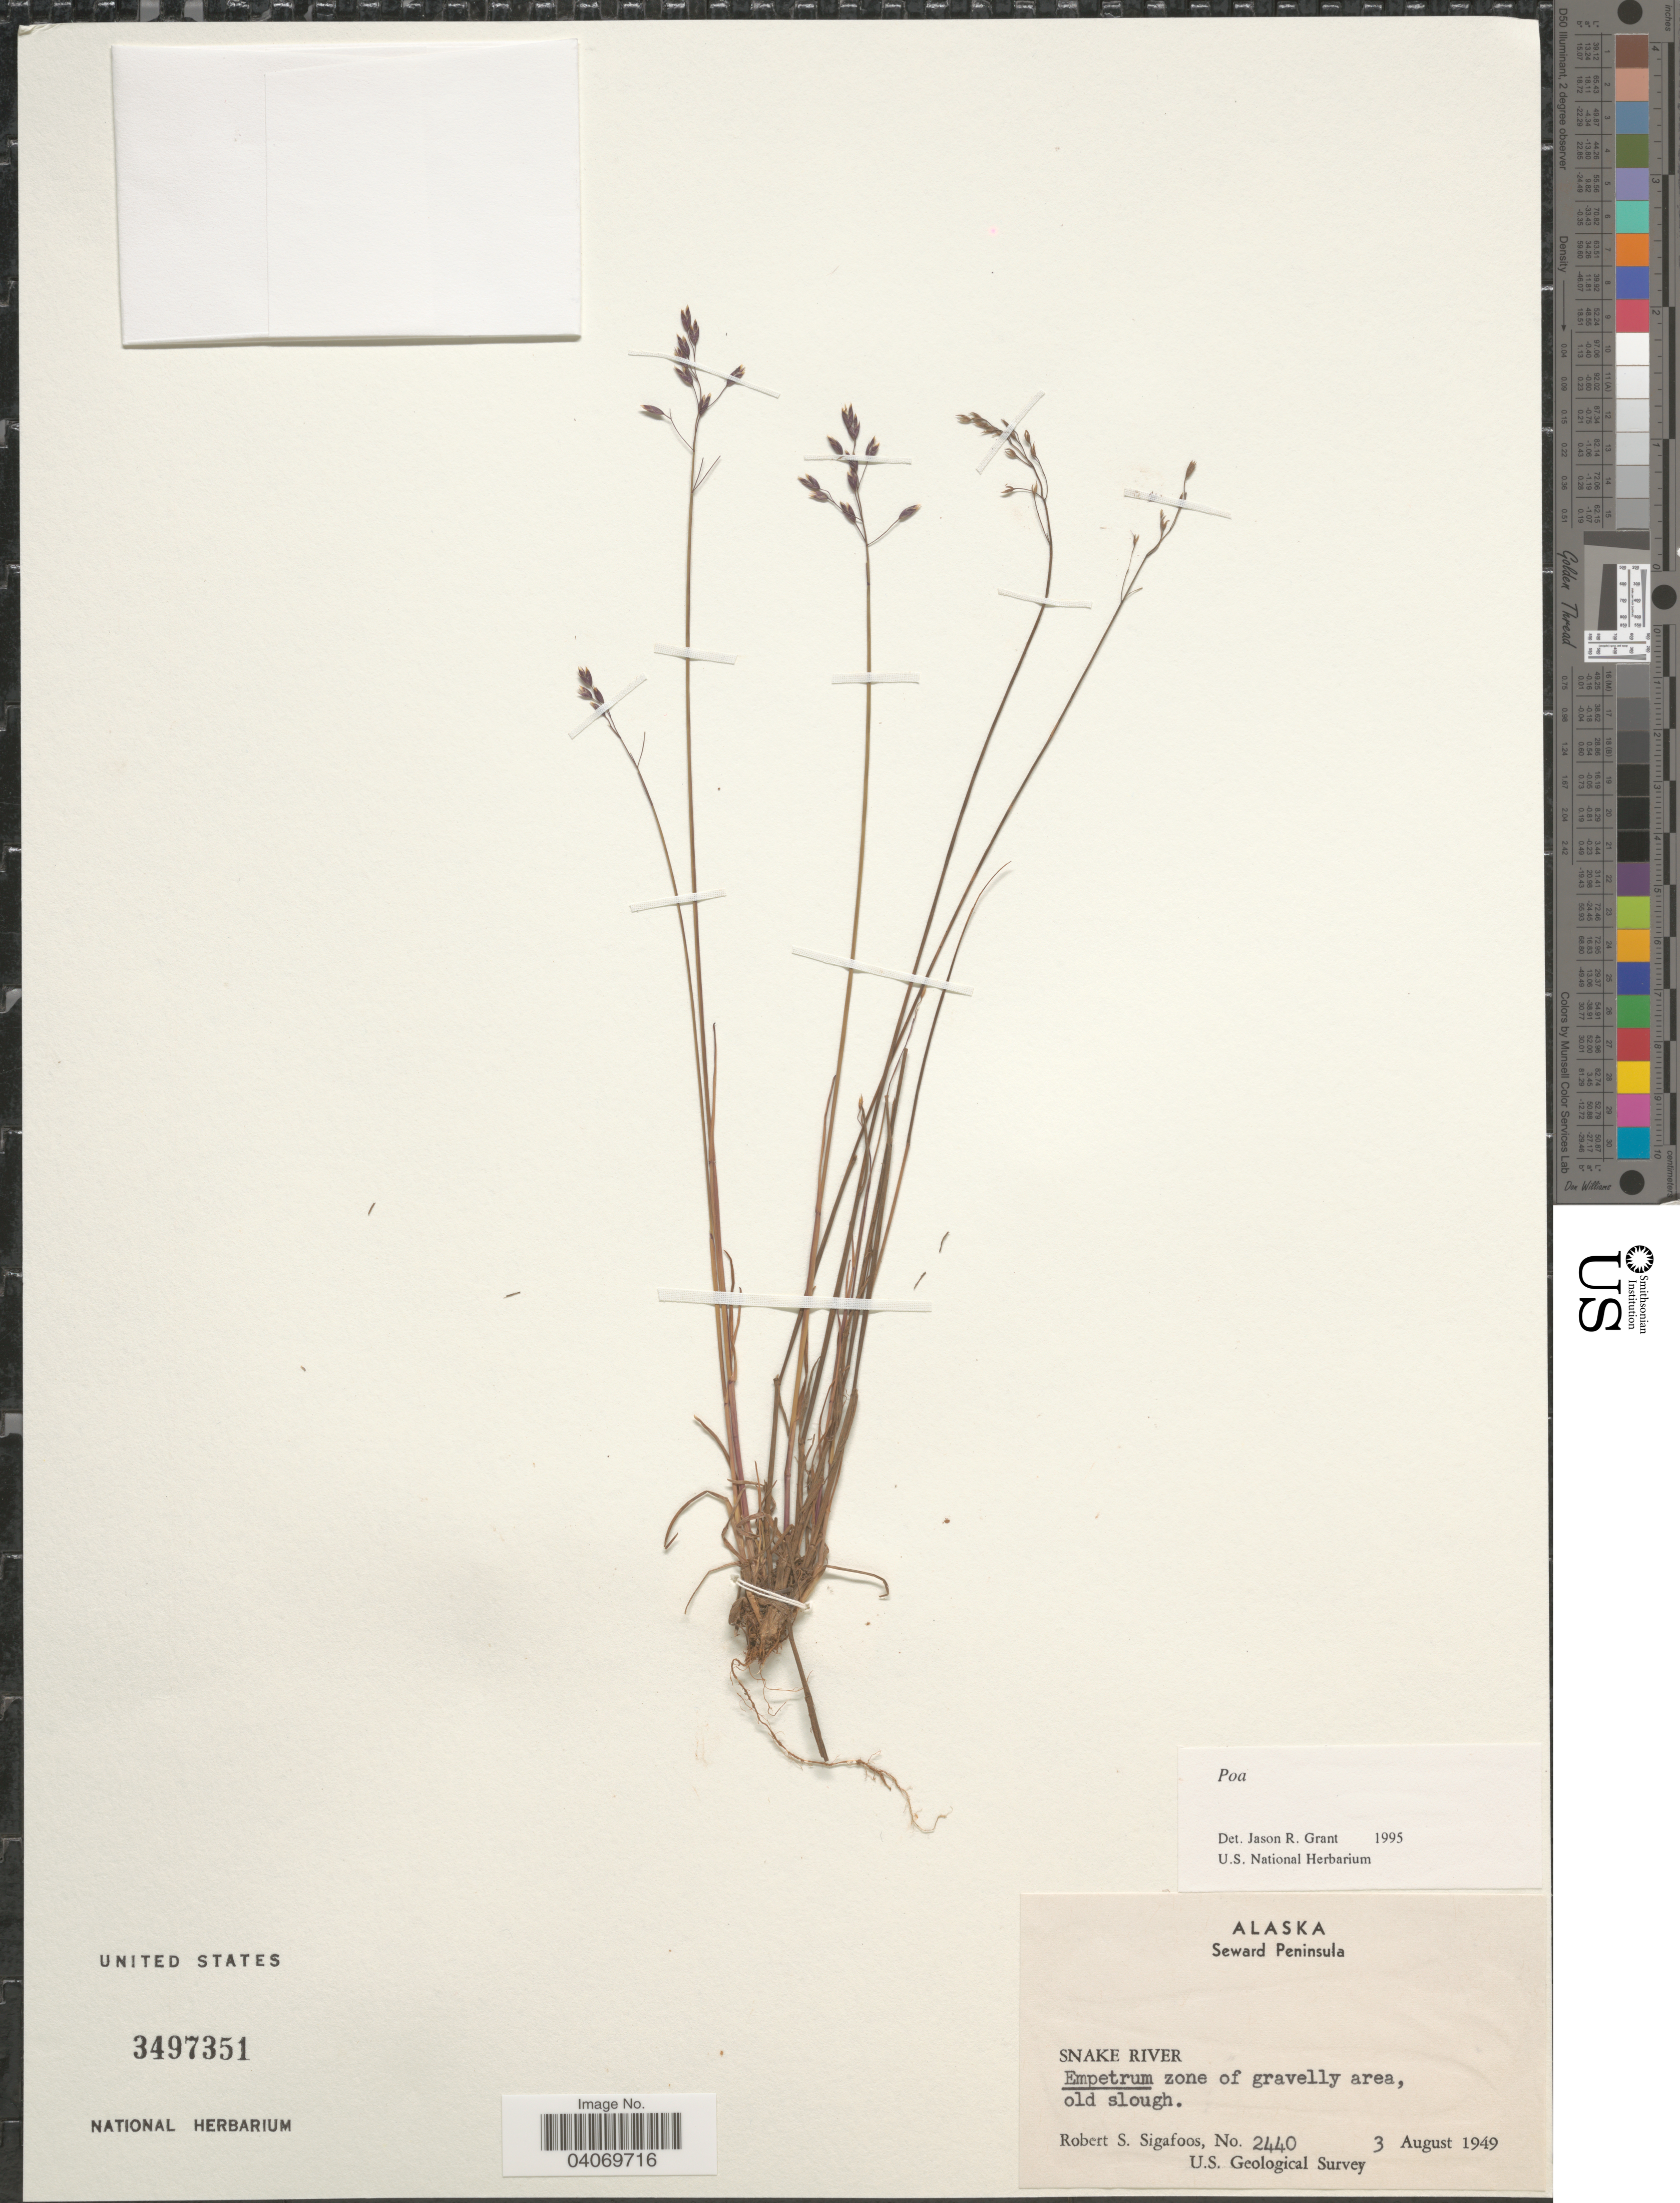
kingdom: Plantae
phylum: Tracheophyta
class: Liliopsida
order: Poales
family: Poaceae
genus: Poa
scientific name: Poa sp.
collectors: R. Sigafoos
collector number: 2440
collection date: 1949-08-03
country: United States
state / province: Alaska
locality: Seward Peninsula. Snake River. U.S. Geological Survey.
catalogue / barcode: US 3497351